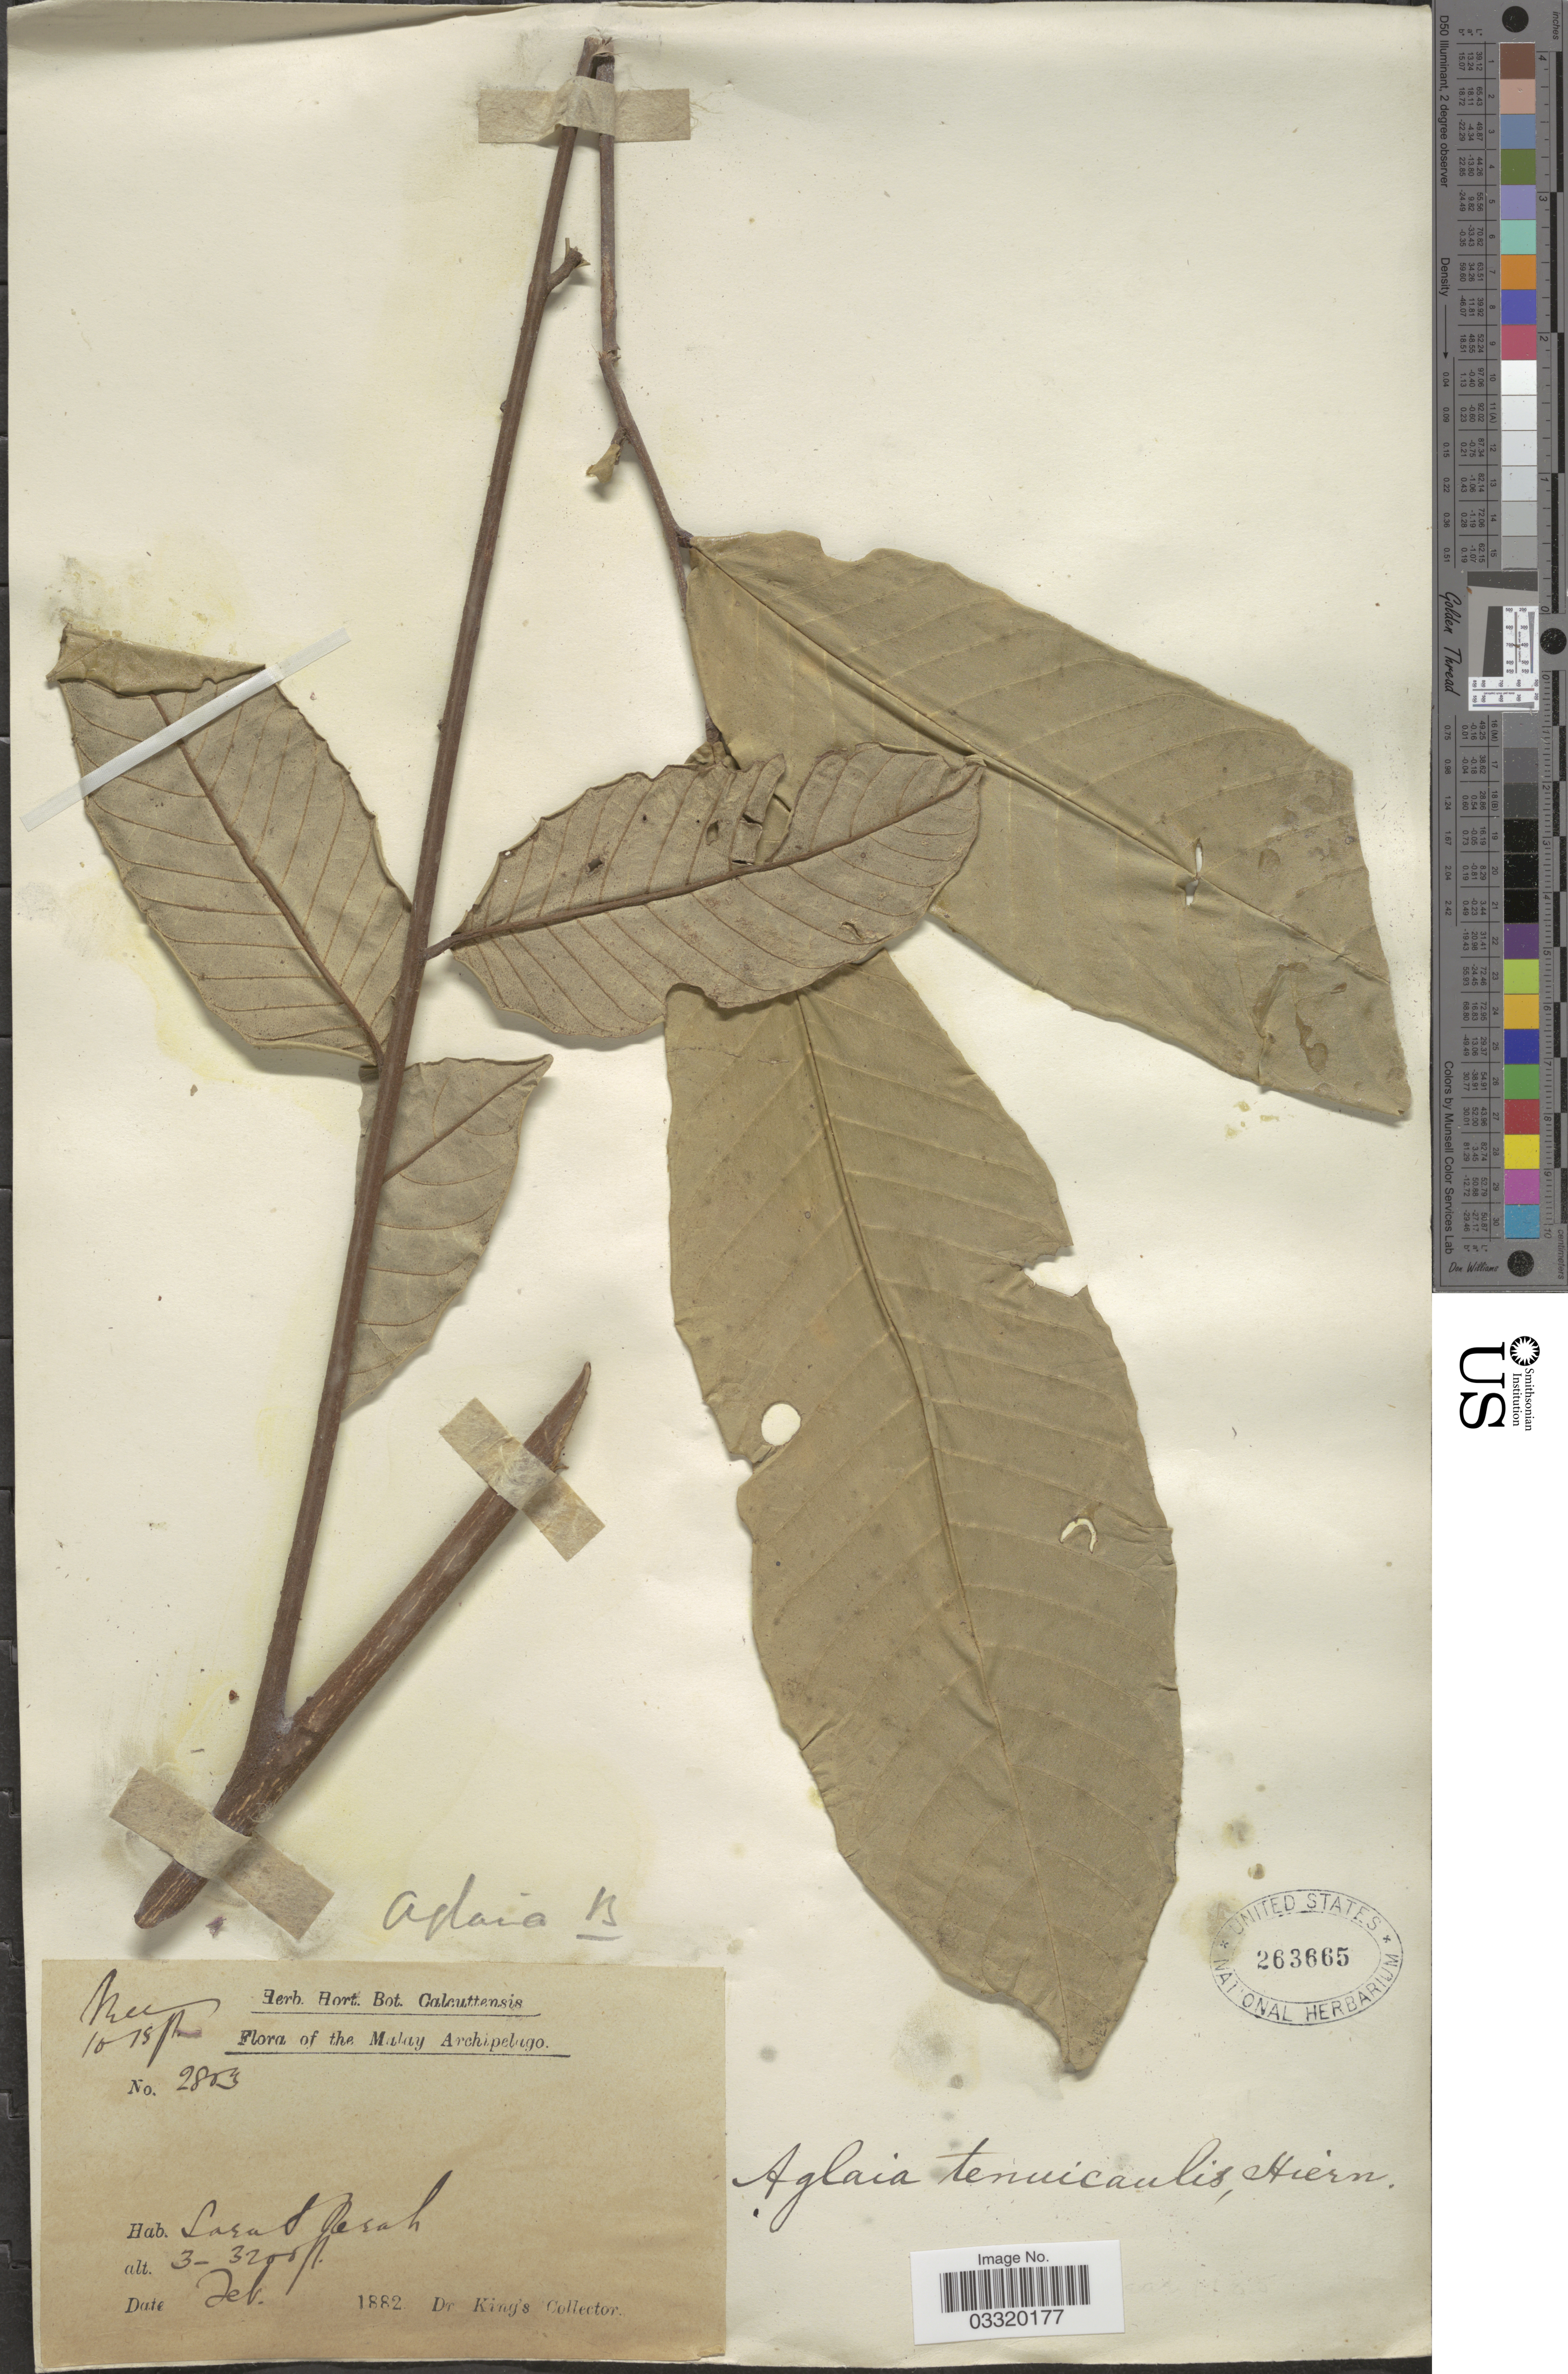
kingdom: Plantae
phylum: Tracheophyta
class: Magnoliopsida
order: Sapindales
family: Meliaceae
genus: Aglaia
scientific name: Aglaia tenuicaulis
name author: Hiern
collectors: Dr. King's collector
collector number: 2803*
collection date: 1882-02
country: Malaysia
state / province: Perak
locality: Malay Archipelago. Larut.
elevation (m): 914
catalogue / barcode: US 263665